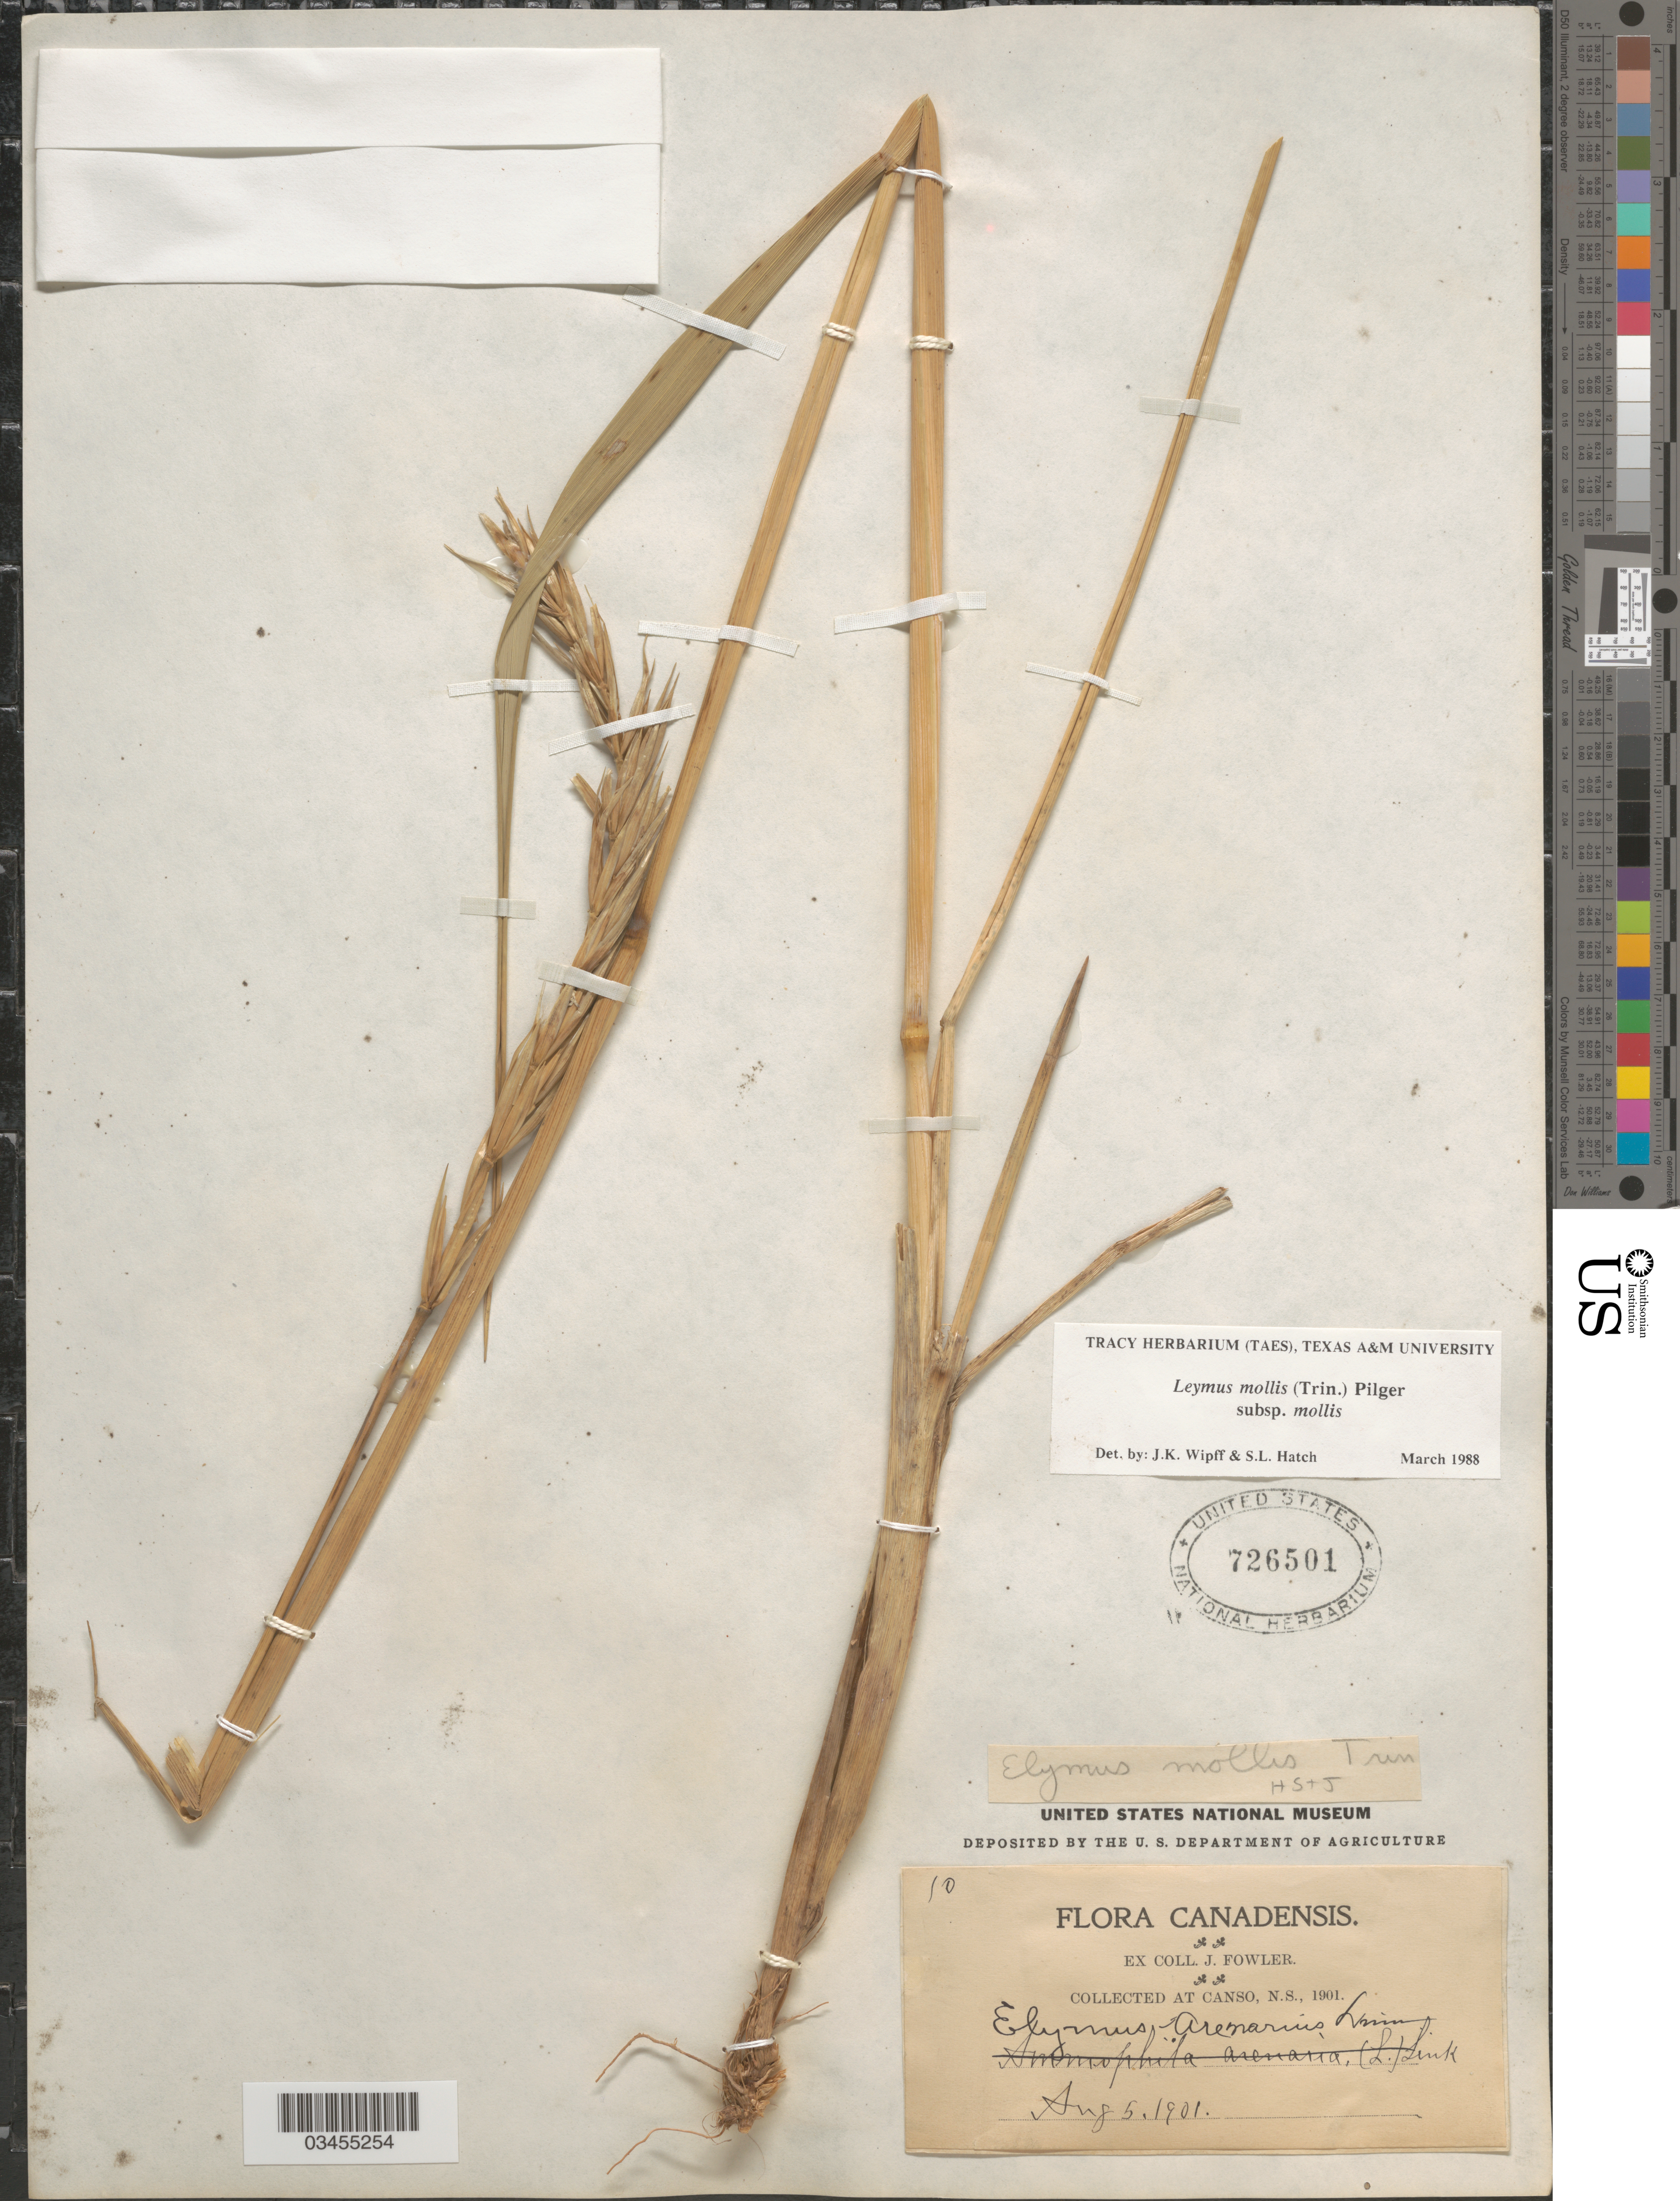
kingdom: Plantae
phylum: Tracheophyta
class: Liliopsida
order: Poales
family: Poaceae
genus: Leymus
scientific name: Leymus mollis subsp. mollis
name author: (Trin.) Pilg.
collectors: J. Fowler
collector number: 10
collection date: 1901-08-05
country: Canada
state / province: Nova Scotia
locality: At Canso.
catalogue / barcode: US 726501